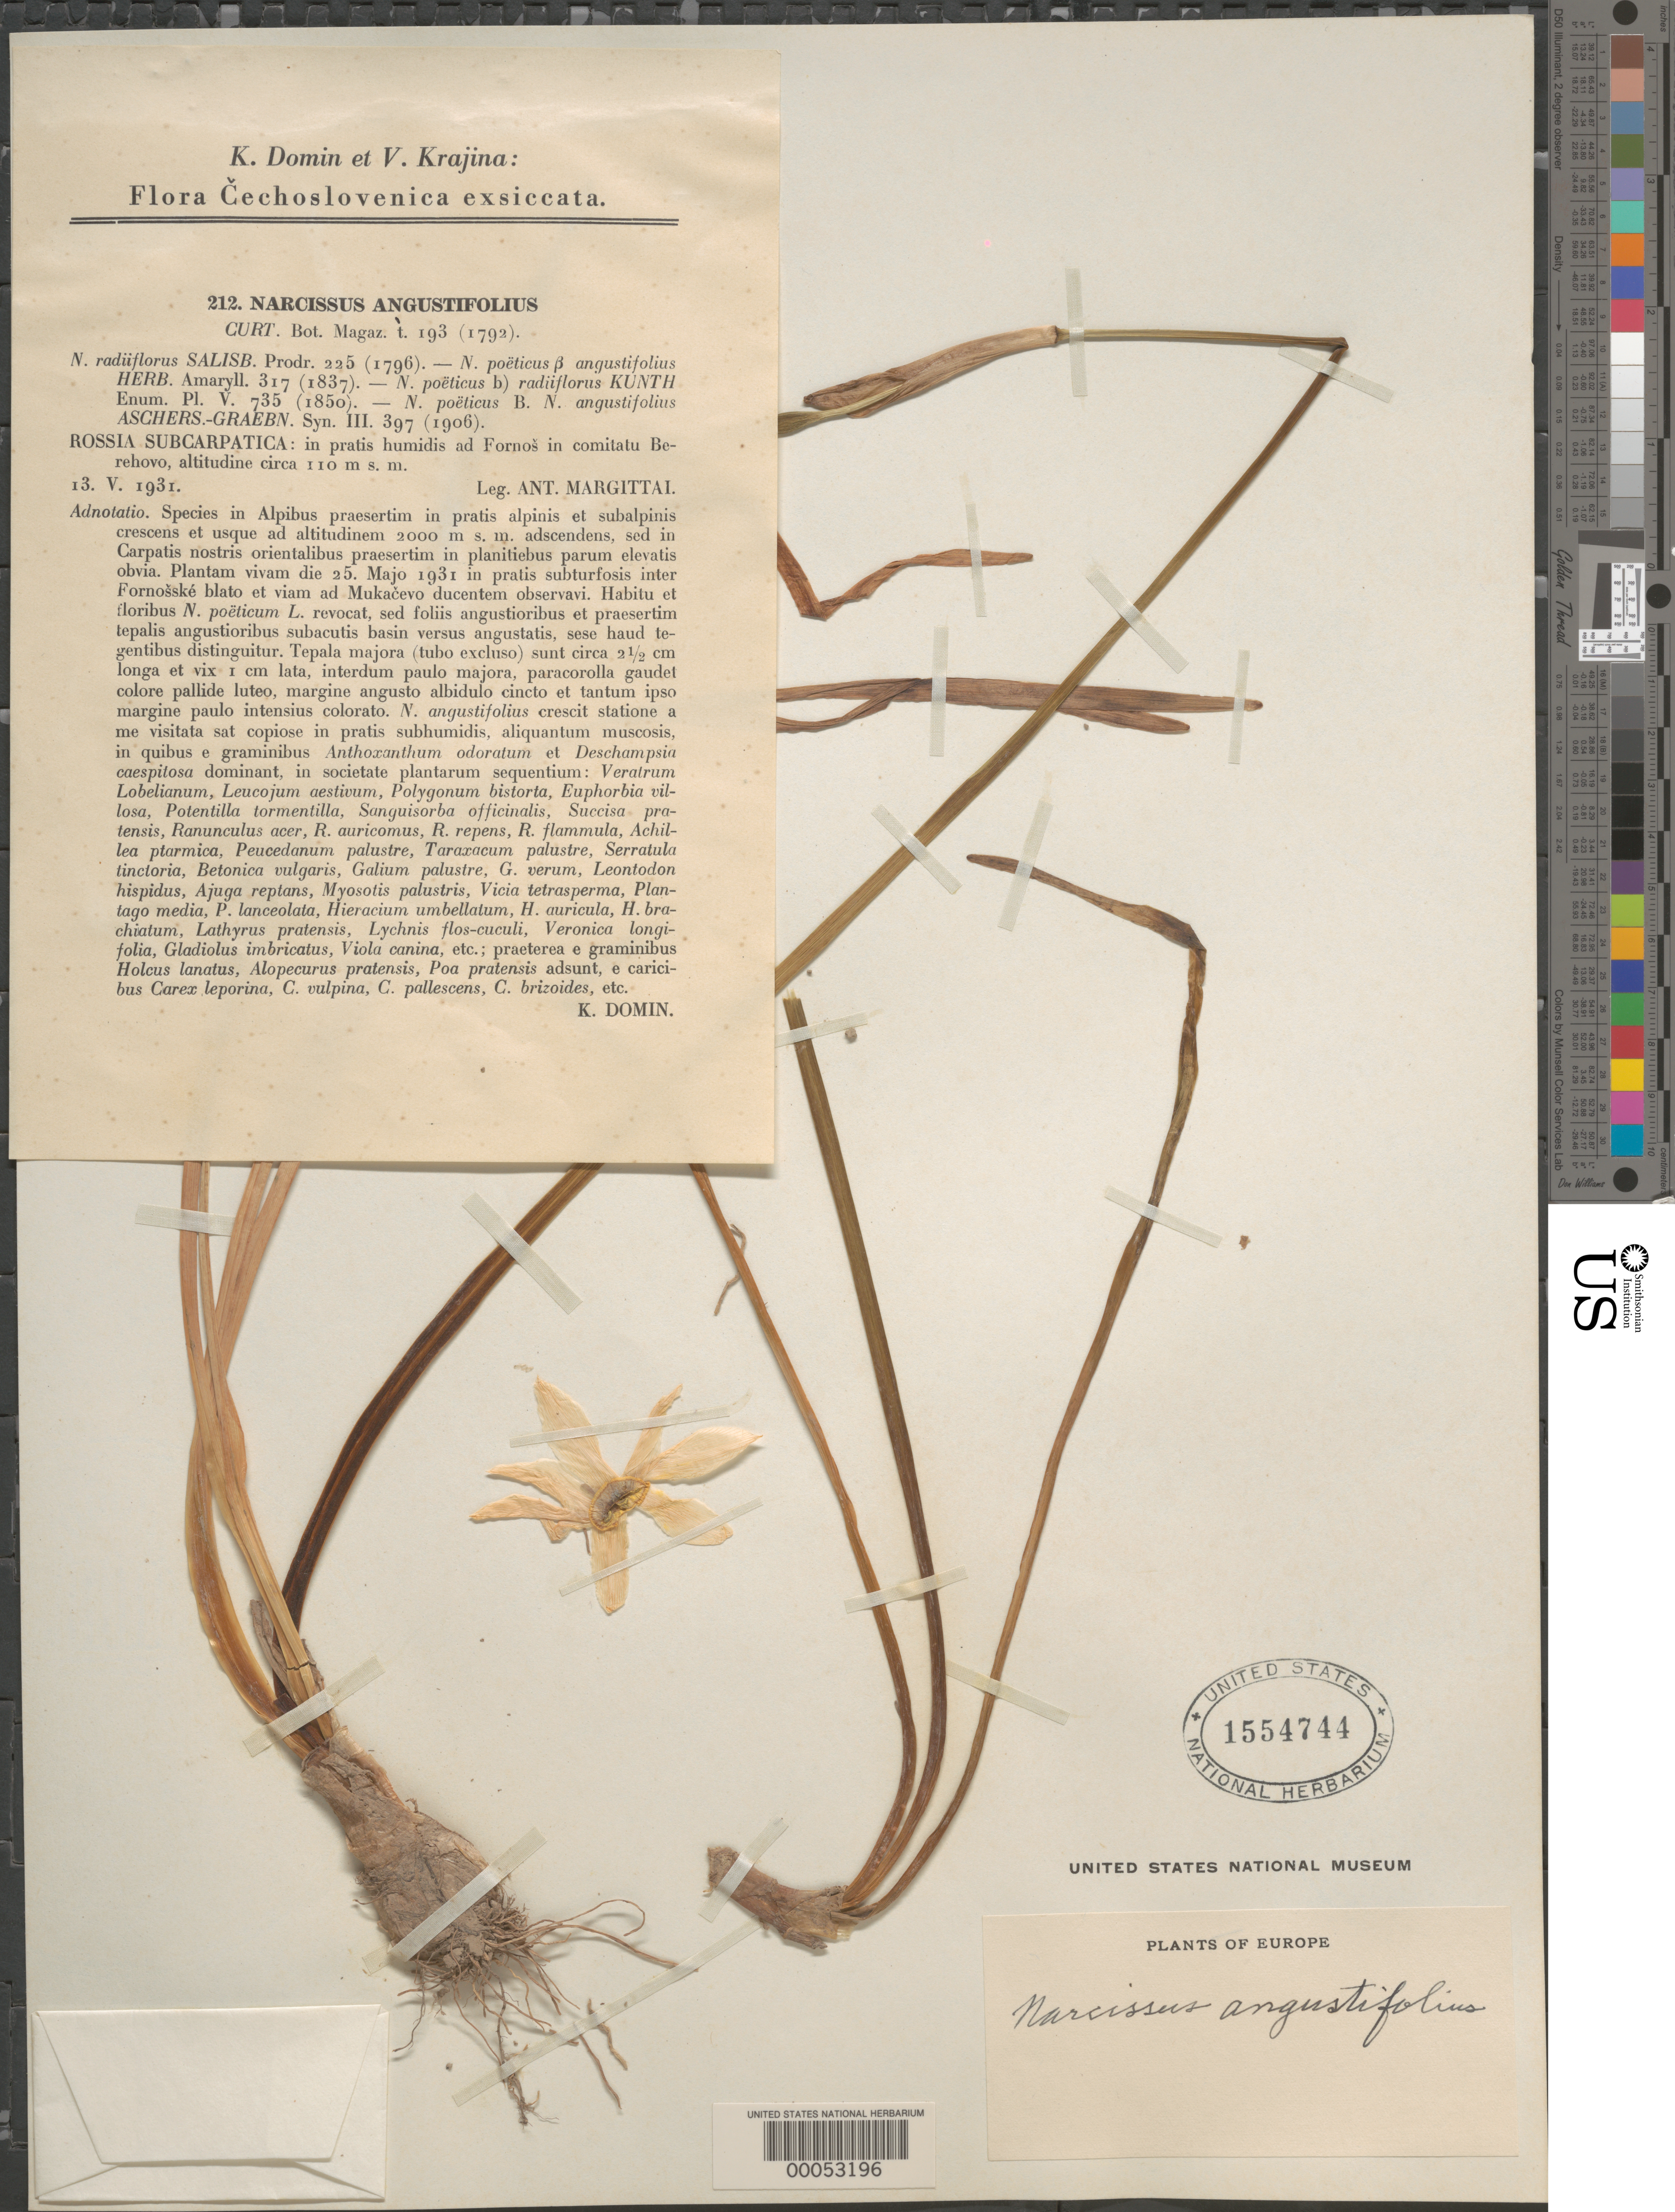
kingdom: Plantae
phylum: Tracheophyta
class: Liliopsida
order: Asparagales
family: Amaryllidaceae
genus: Narcissus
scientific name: Narcissus angustifolius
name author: Curtis ex Haw.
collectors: A. Margittal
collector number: Exsicc. 212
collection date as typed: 13 May 1931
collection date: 1931-05-13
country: Ukraine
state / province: Zakarpattya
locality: Fornos, vicinity of berehovo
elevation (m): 110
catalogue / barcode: US 1554744